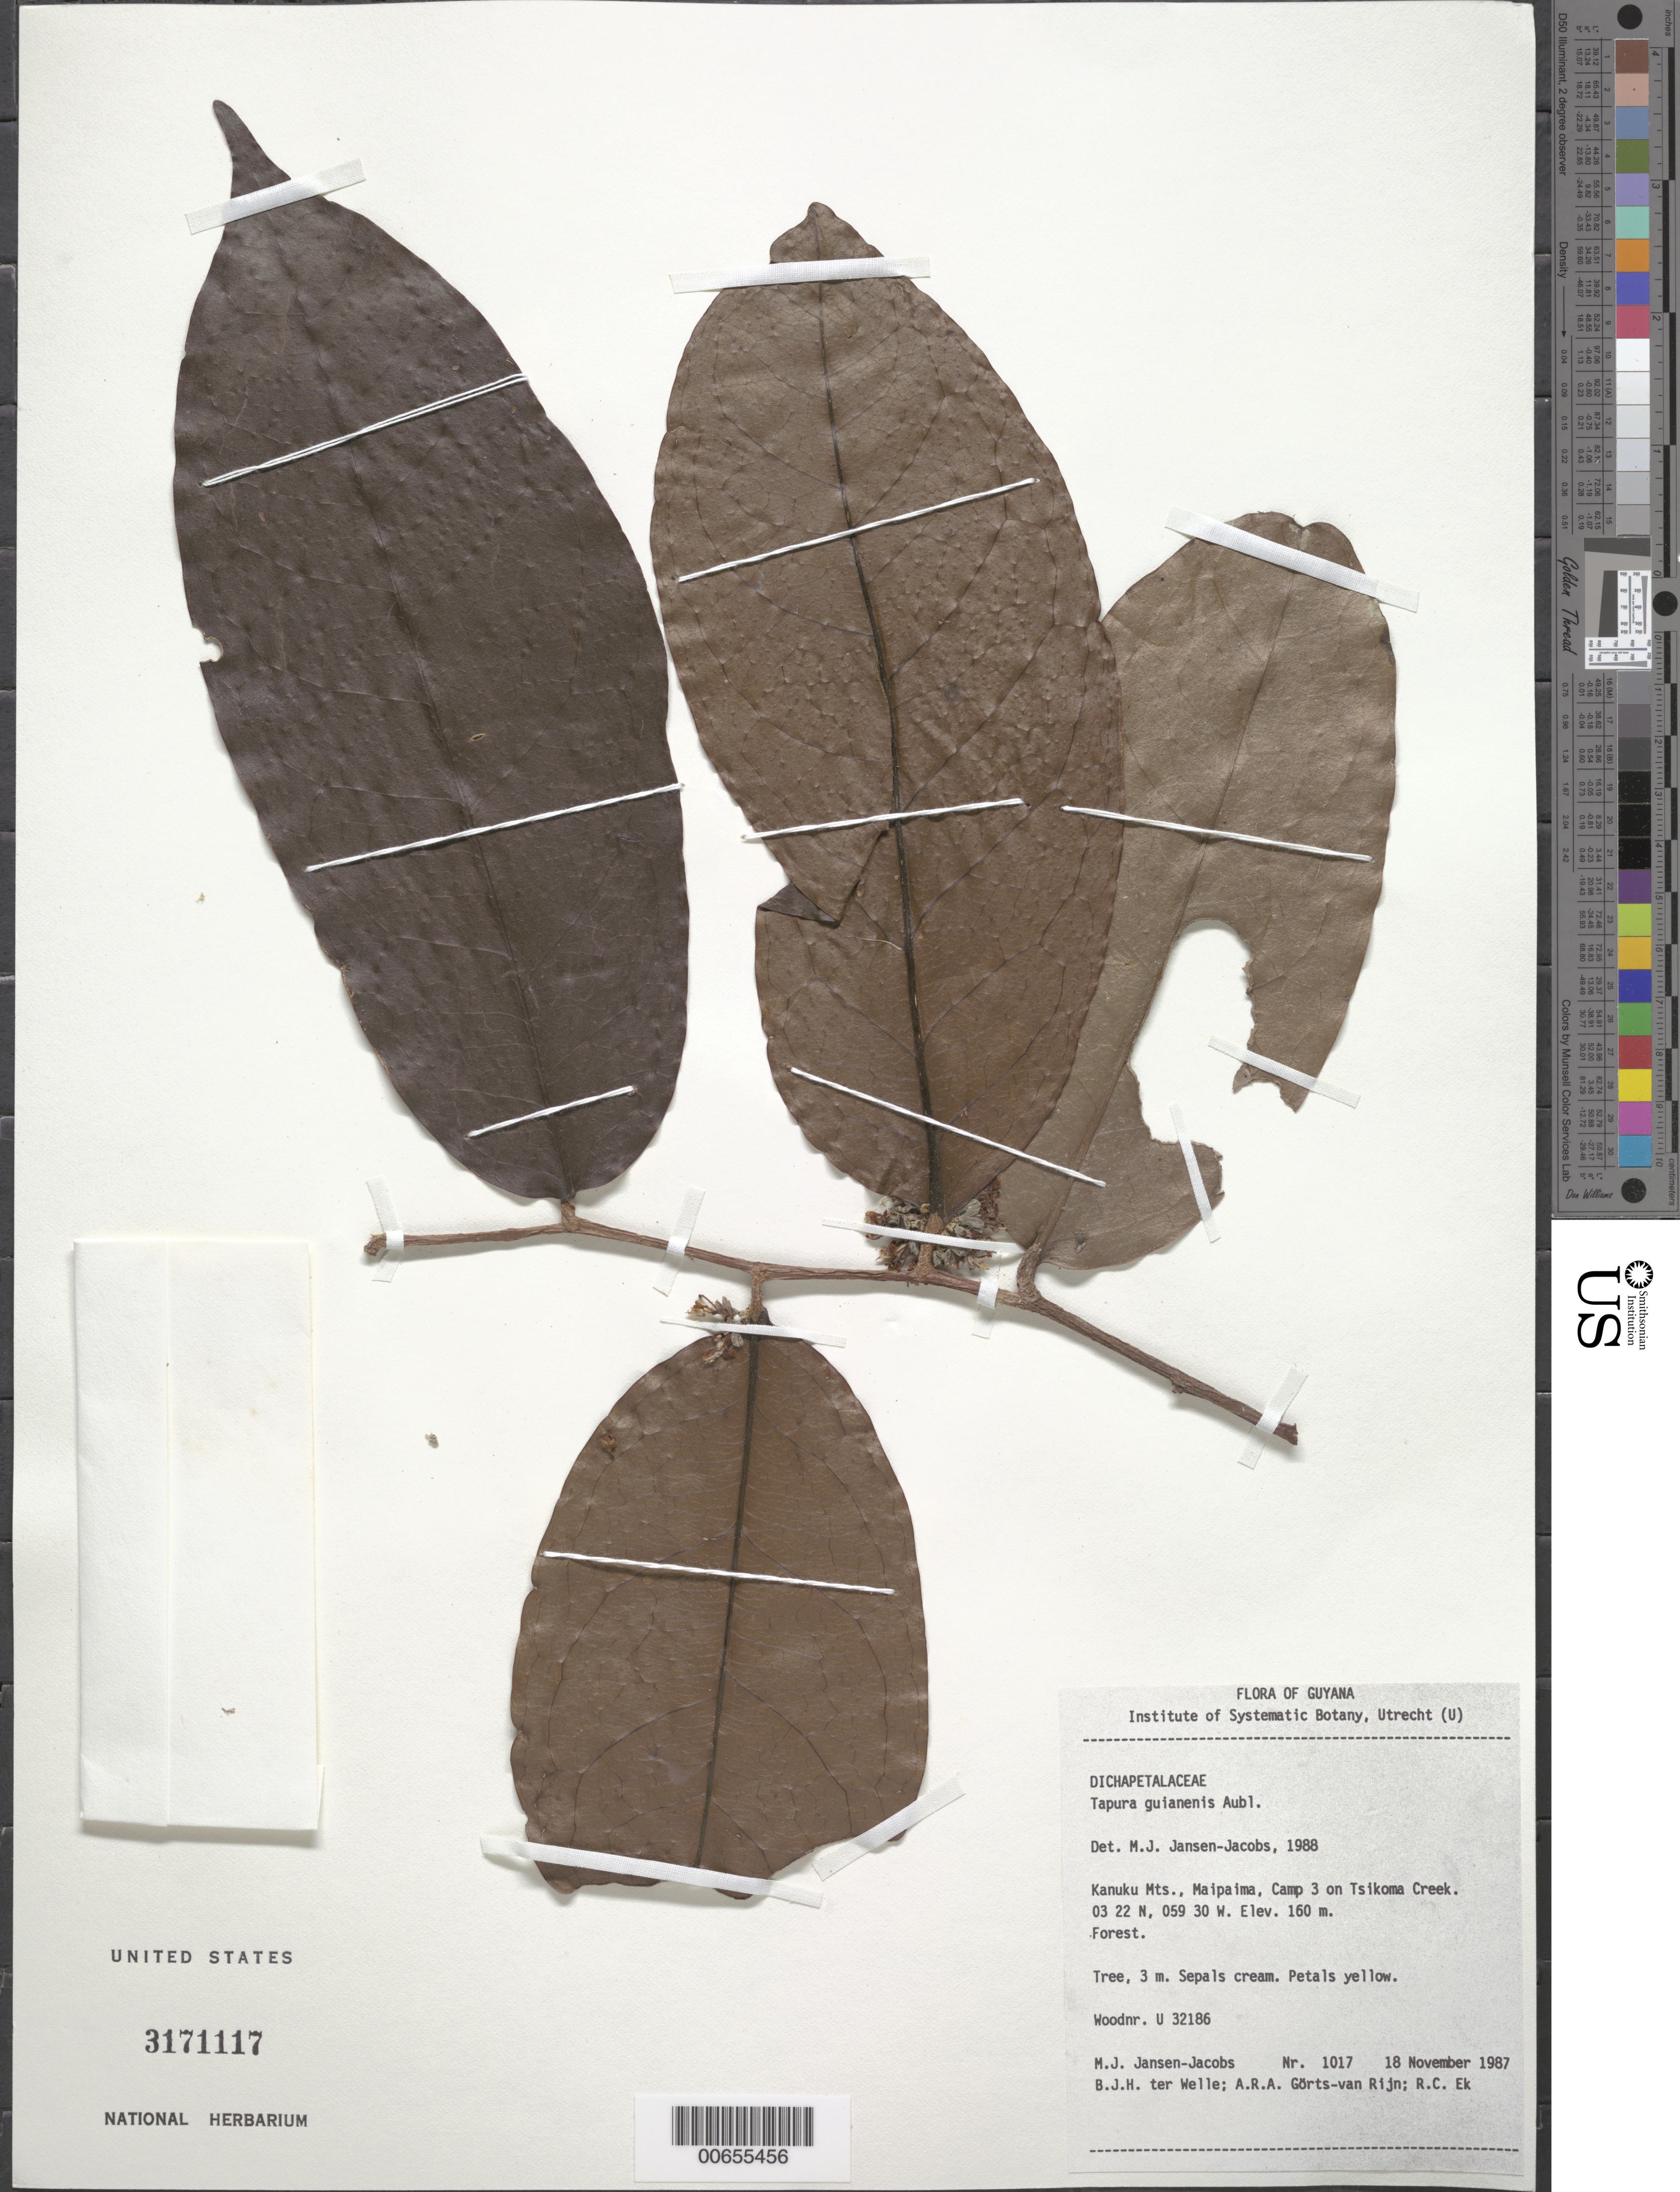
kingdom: Plantae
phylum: Tracheophyta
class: Magnoliopsida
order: Malpighiales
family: Dichapetalaceae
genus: Tapura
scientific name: Tapura guianensis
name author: Aubl.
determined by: Jansen-Jacobs, M. J., (U), Nationaal Herbarium Nederland, Utrecht University branch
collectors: M. J. Jansen-Jacobs, B. Welle, A. .R. A. Görts-van Rijn & R. C. Ek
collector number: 1017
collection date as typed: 18-Nov-87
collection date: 1987-11-18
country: Guyana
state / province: U. Takutu-U. Essequibo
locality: Kanuku Mts., Maipaima, Camp 3 on Tsikoma Creek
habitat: Forest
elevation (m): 160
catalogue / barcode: US 3171117